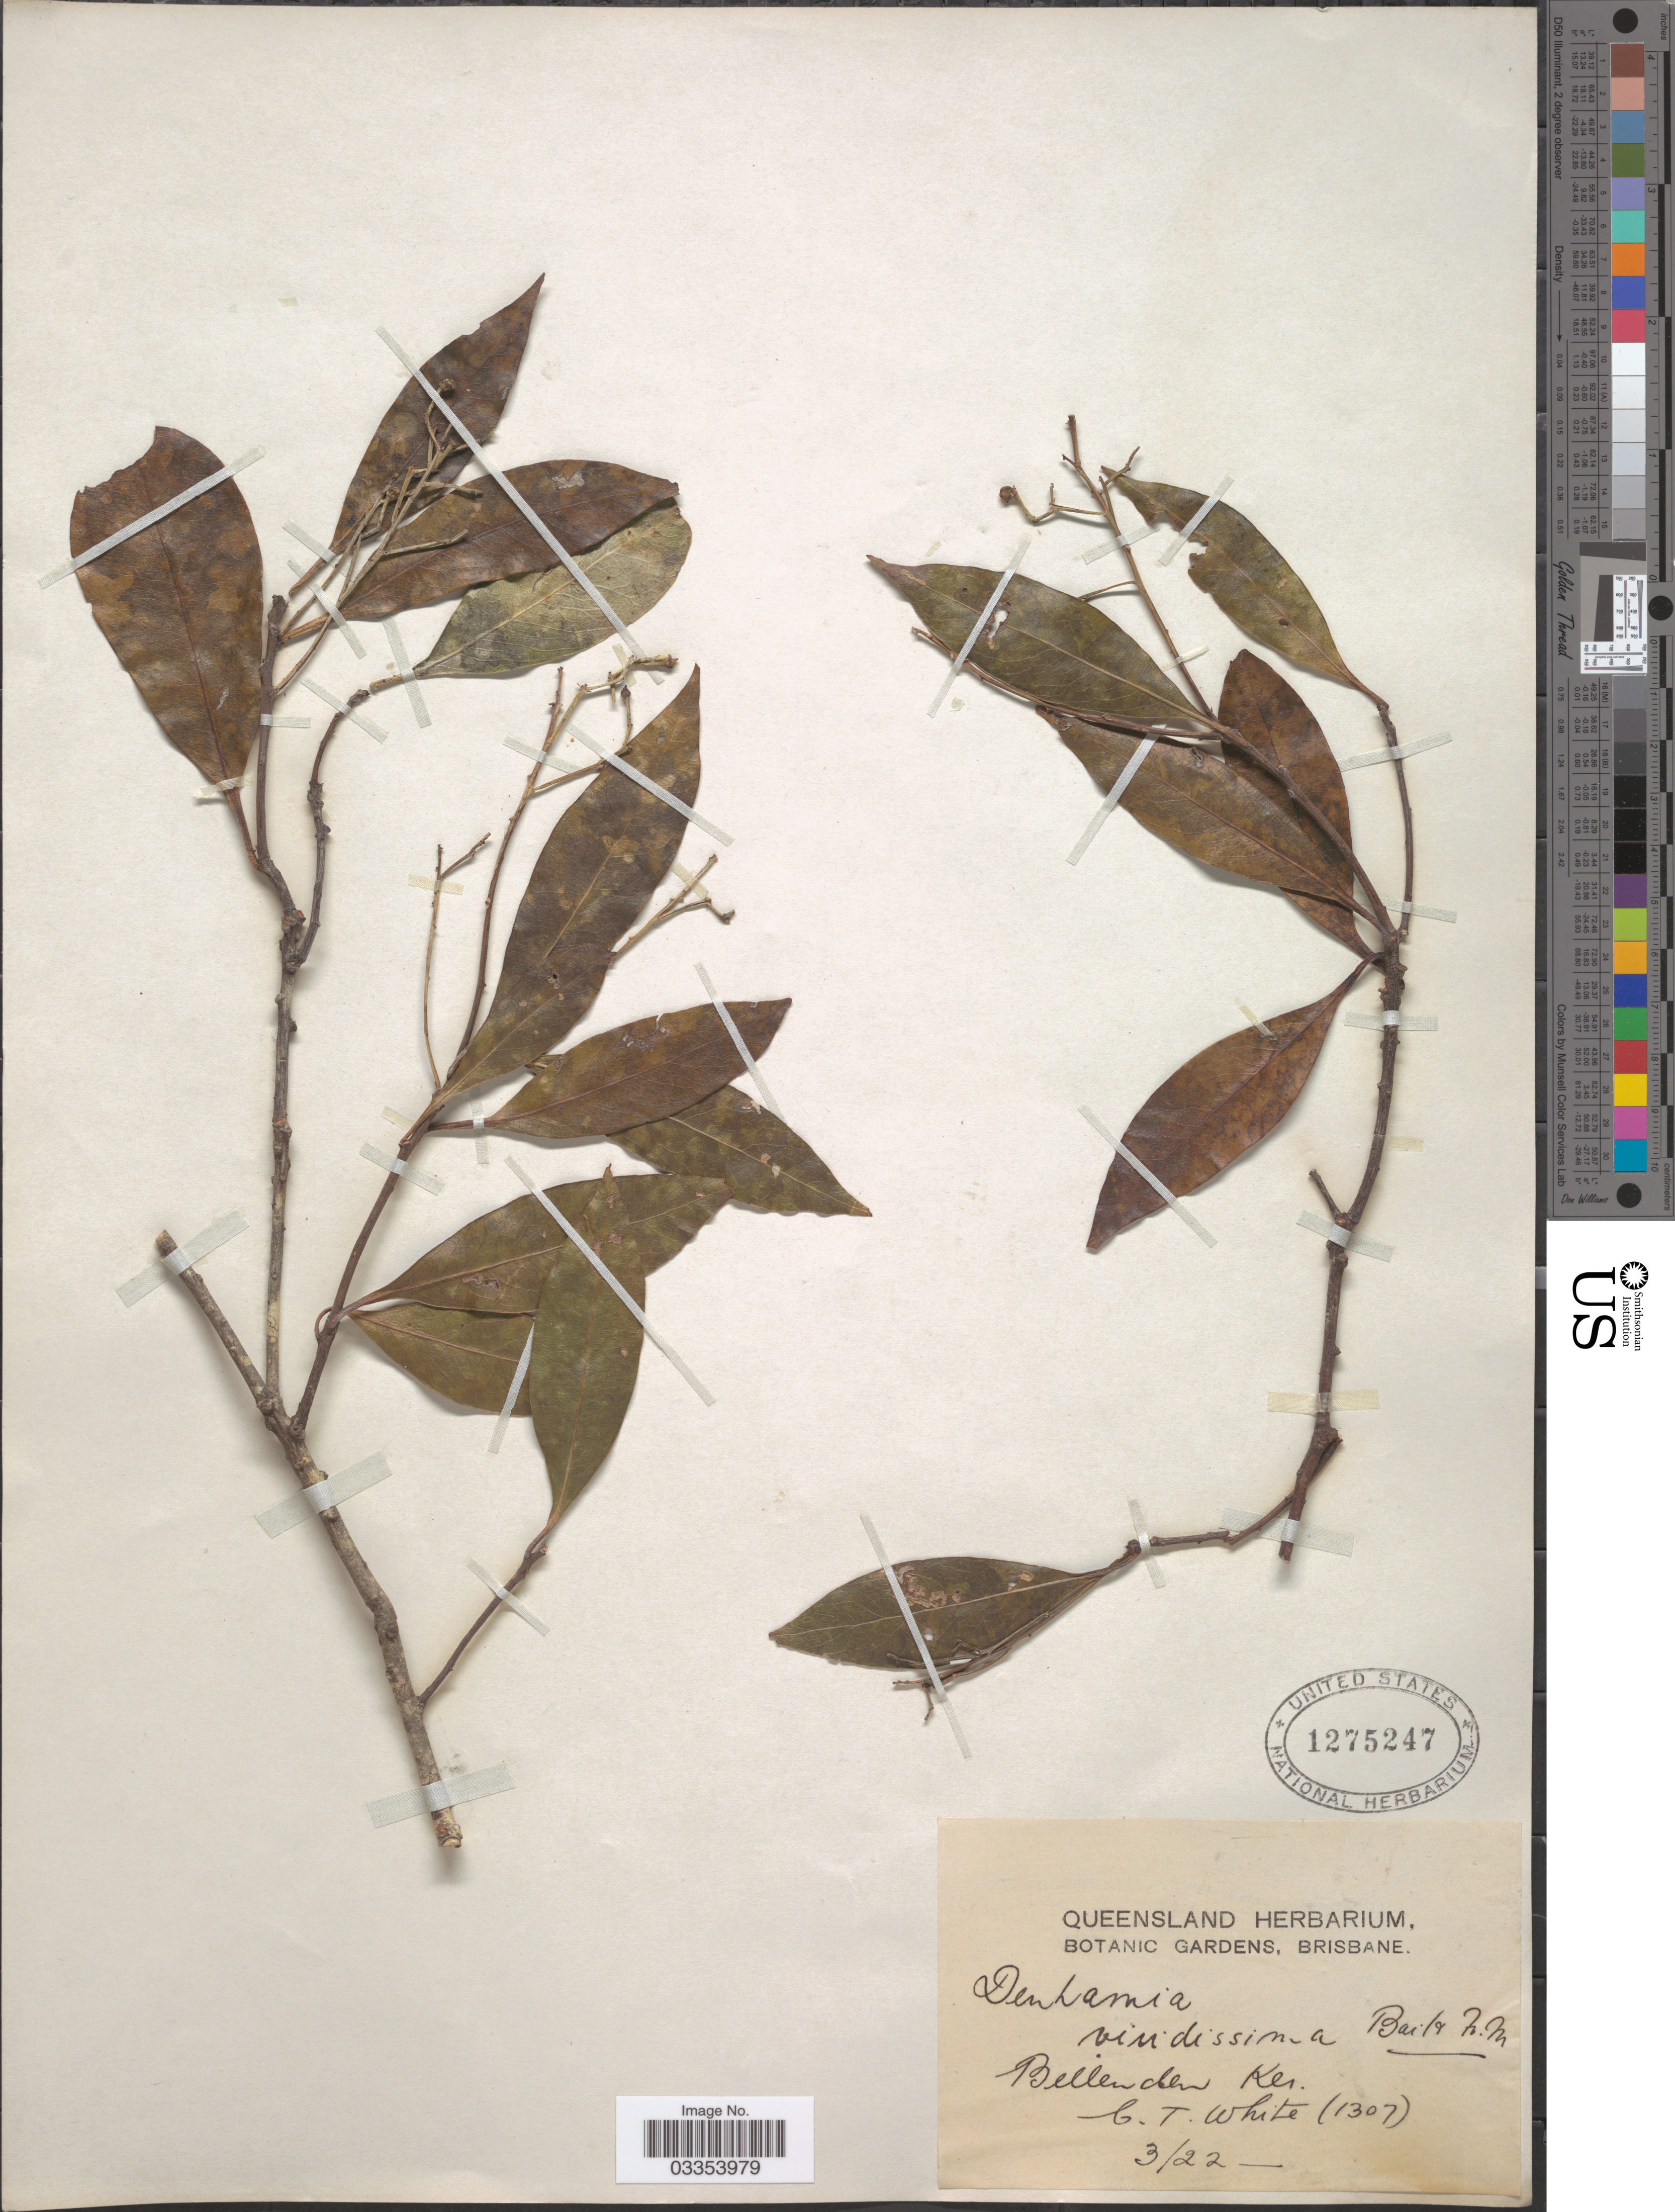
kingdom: Plantae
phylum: Tracheophyta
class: Magnoliopsida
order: Celastrales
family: Celastraceae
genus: Denhamia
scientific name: Denhamia viridissima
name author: F.M. Bailey & F. Muell.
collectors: C. T. White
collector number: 1307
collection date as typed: Transcribed d/m/y: /3/22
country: Australia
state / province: Queensland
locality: Bellenden Ker.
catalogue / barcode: US 1275247